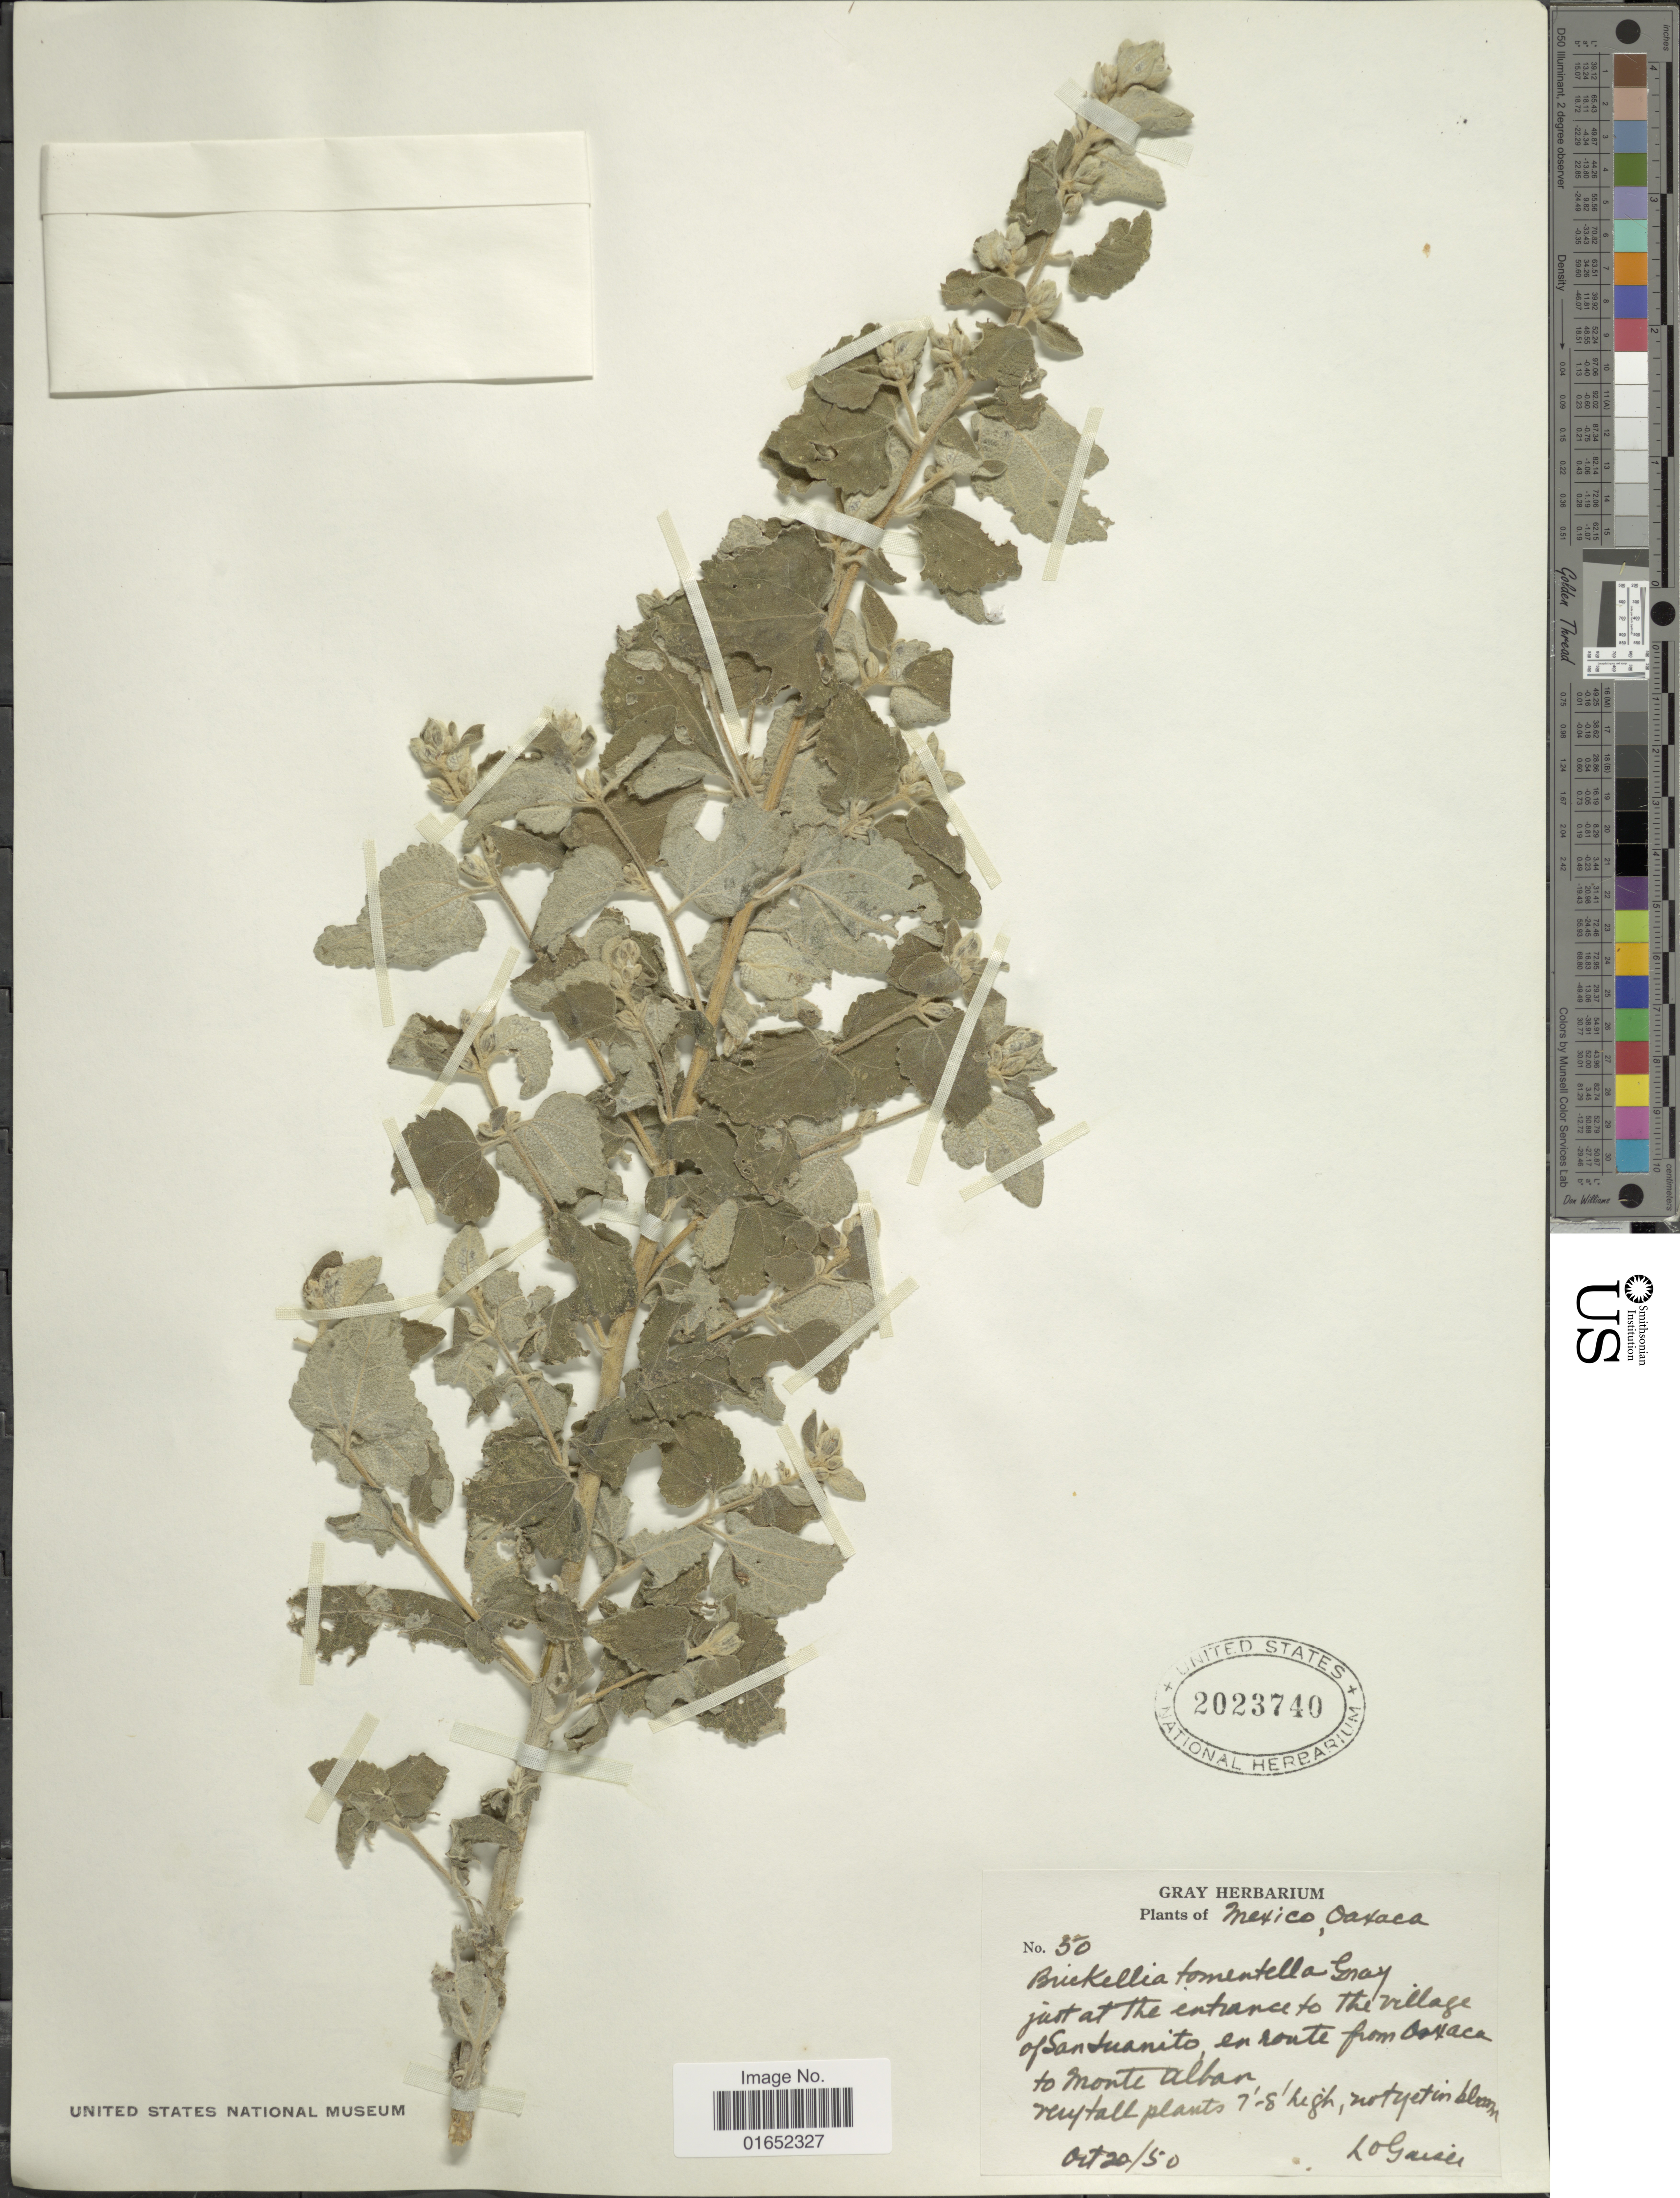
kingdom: Plantae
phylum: Tracheophyta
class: Magnoliopsida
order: Asterales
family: Asteraceae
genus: Brickellia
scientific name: Brickellia tomentella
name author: A. Gray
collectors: L. Gaiser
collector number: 50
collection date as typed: Transcribed d/m/y: 20/10/50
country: Mexico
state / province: Oaxaca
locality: Just at the entrance to the village of San Juancito, en route from Oaxaca to Monte Alban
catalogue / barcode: US 2023740